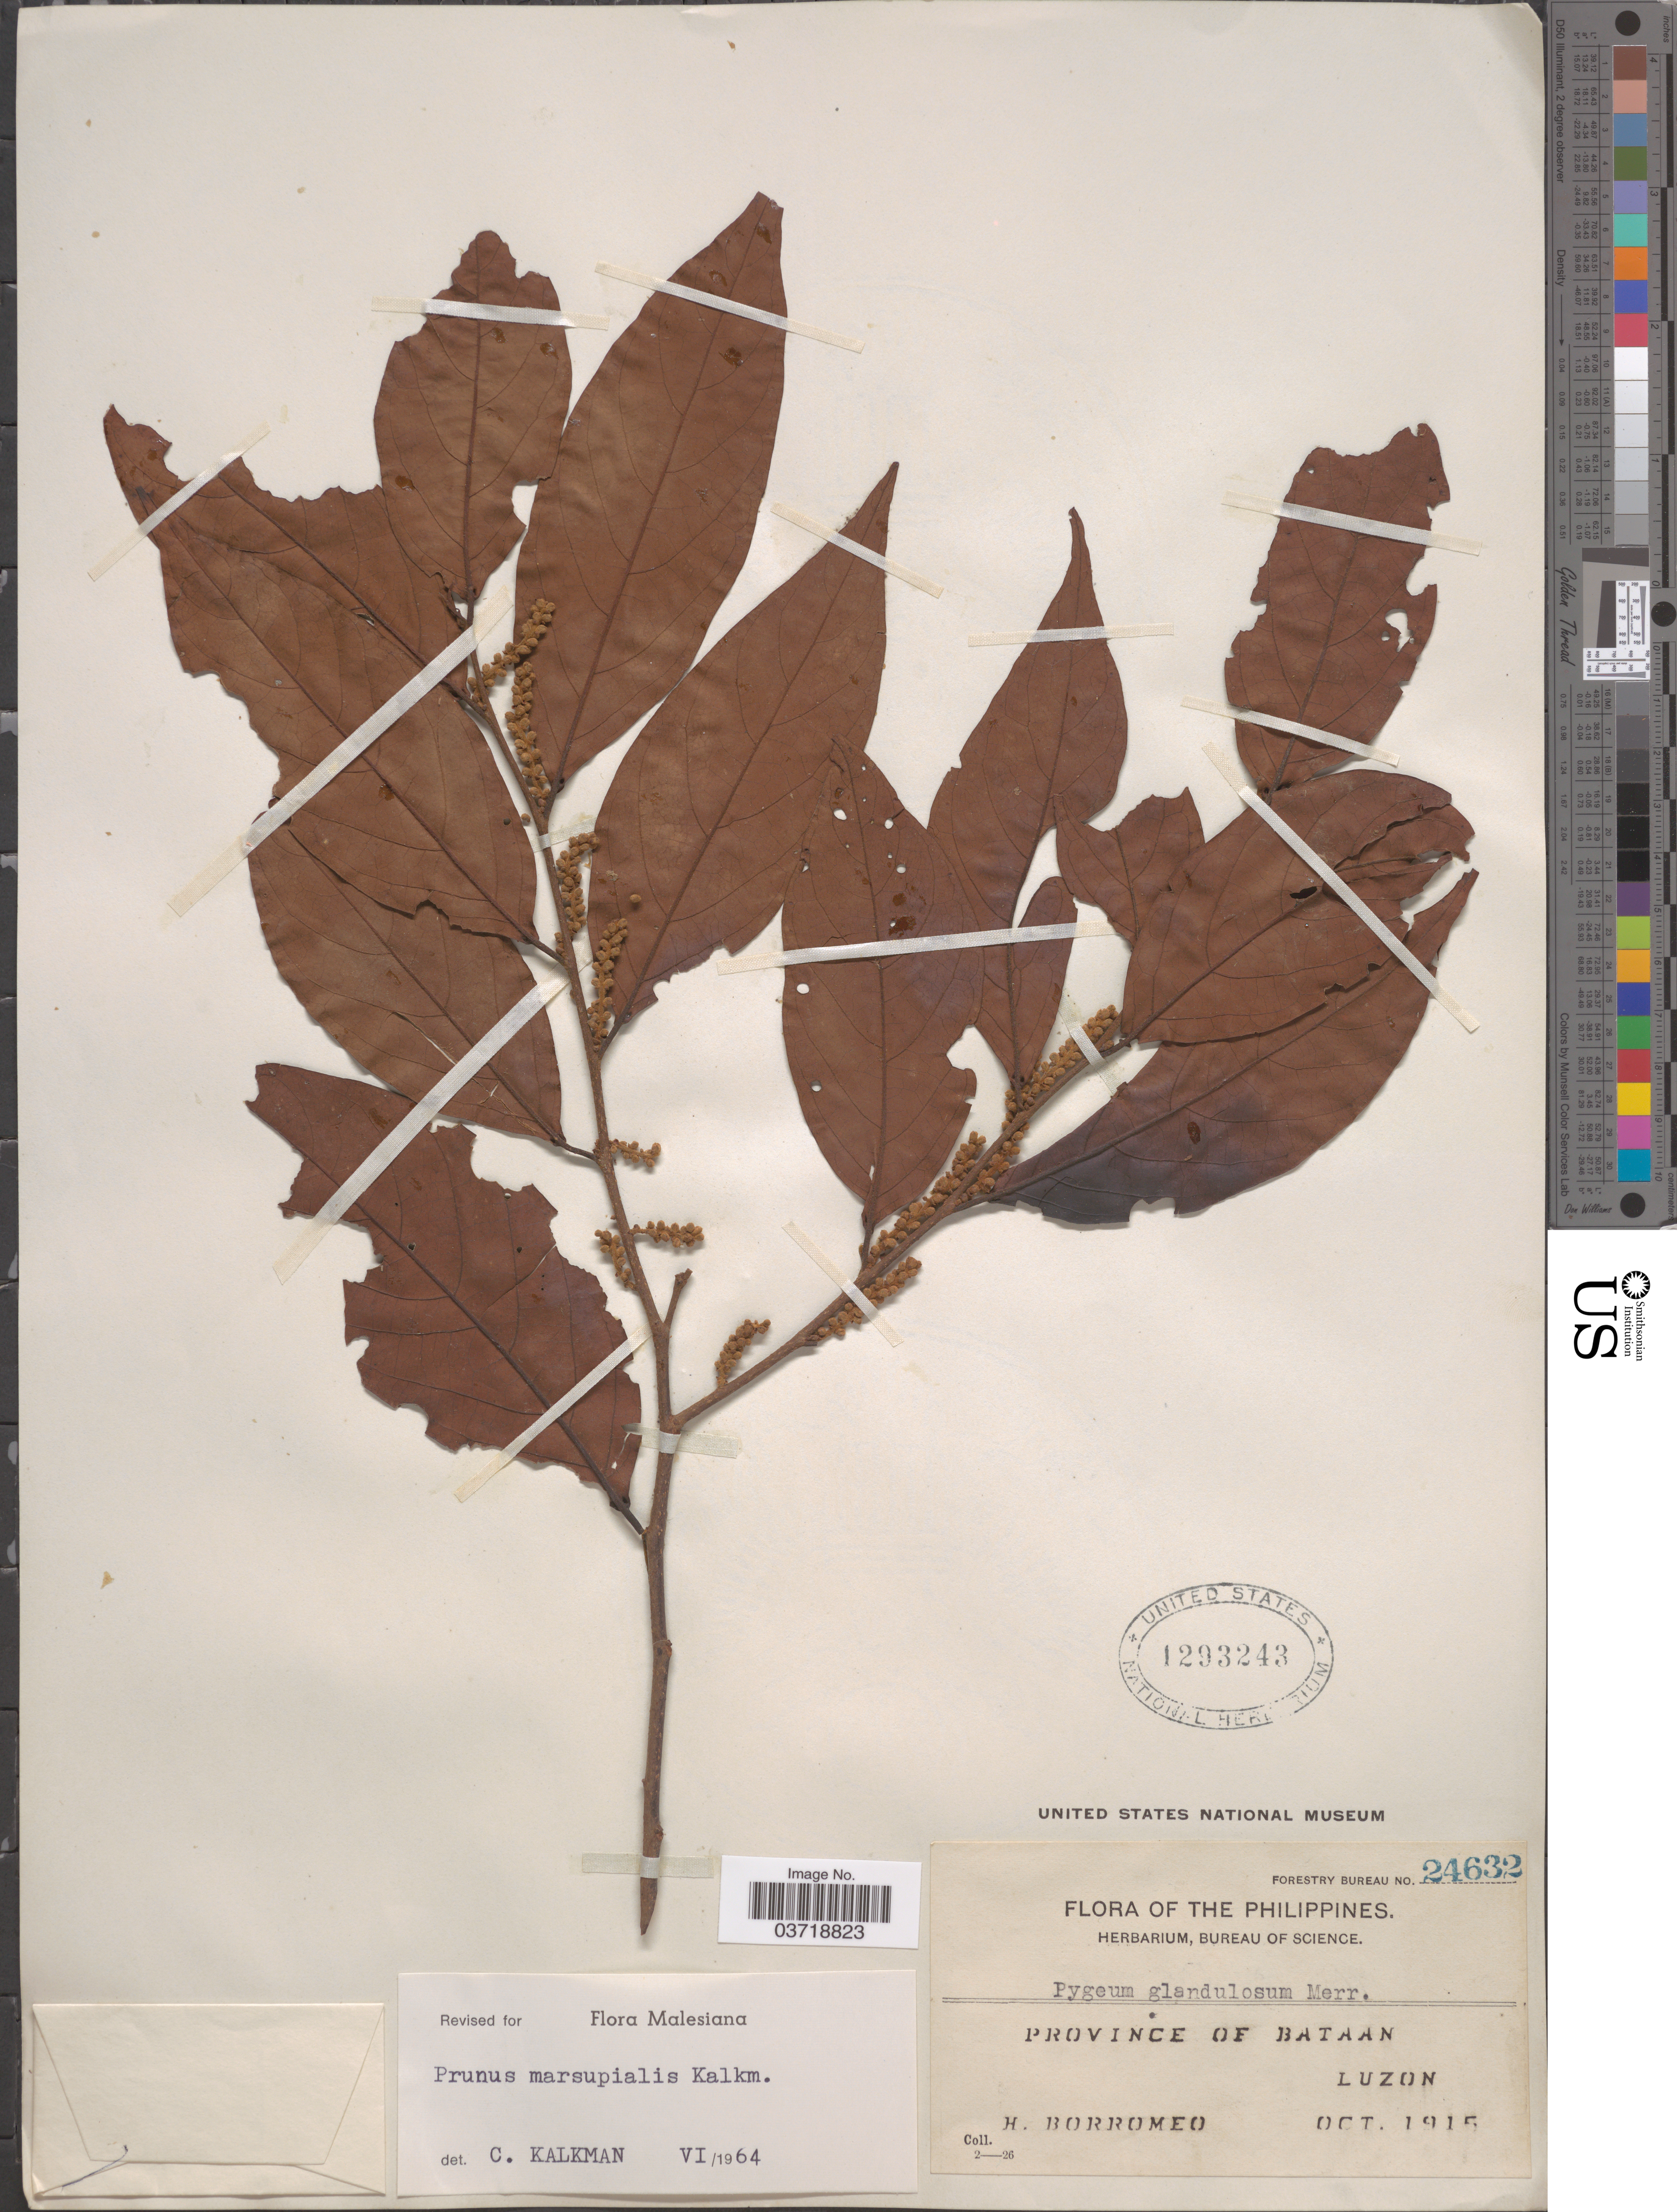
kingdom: Plantae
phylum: Tracheophyta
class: Magnoliopsida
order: Rosales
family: Rosaceae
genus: Prunus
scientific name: Prunus marsupialis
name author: Kalkman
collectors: H. Borromeo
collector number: Forestry Bureau 24632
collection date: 1915-10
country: Philippines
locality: Province of Bataan. Luzon.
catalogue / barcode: US 1293243